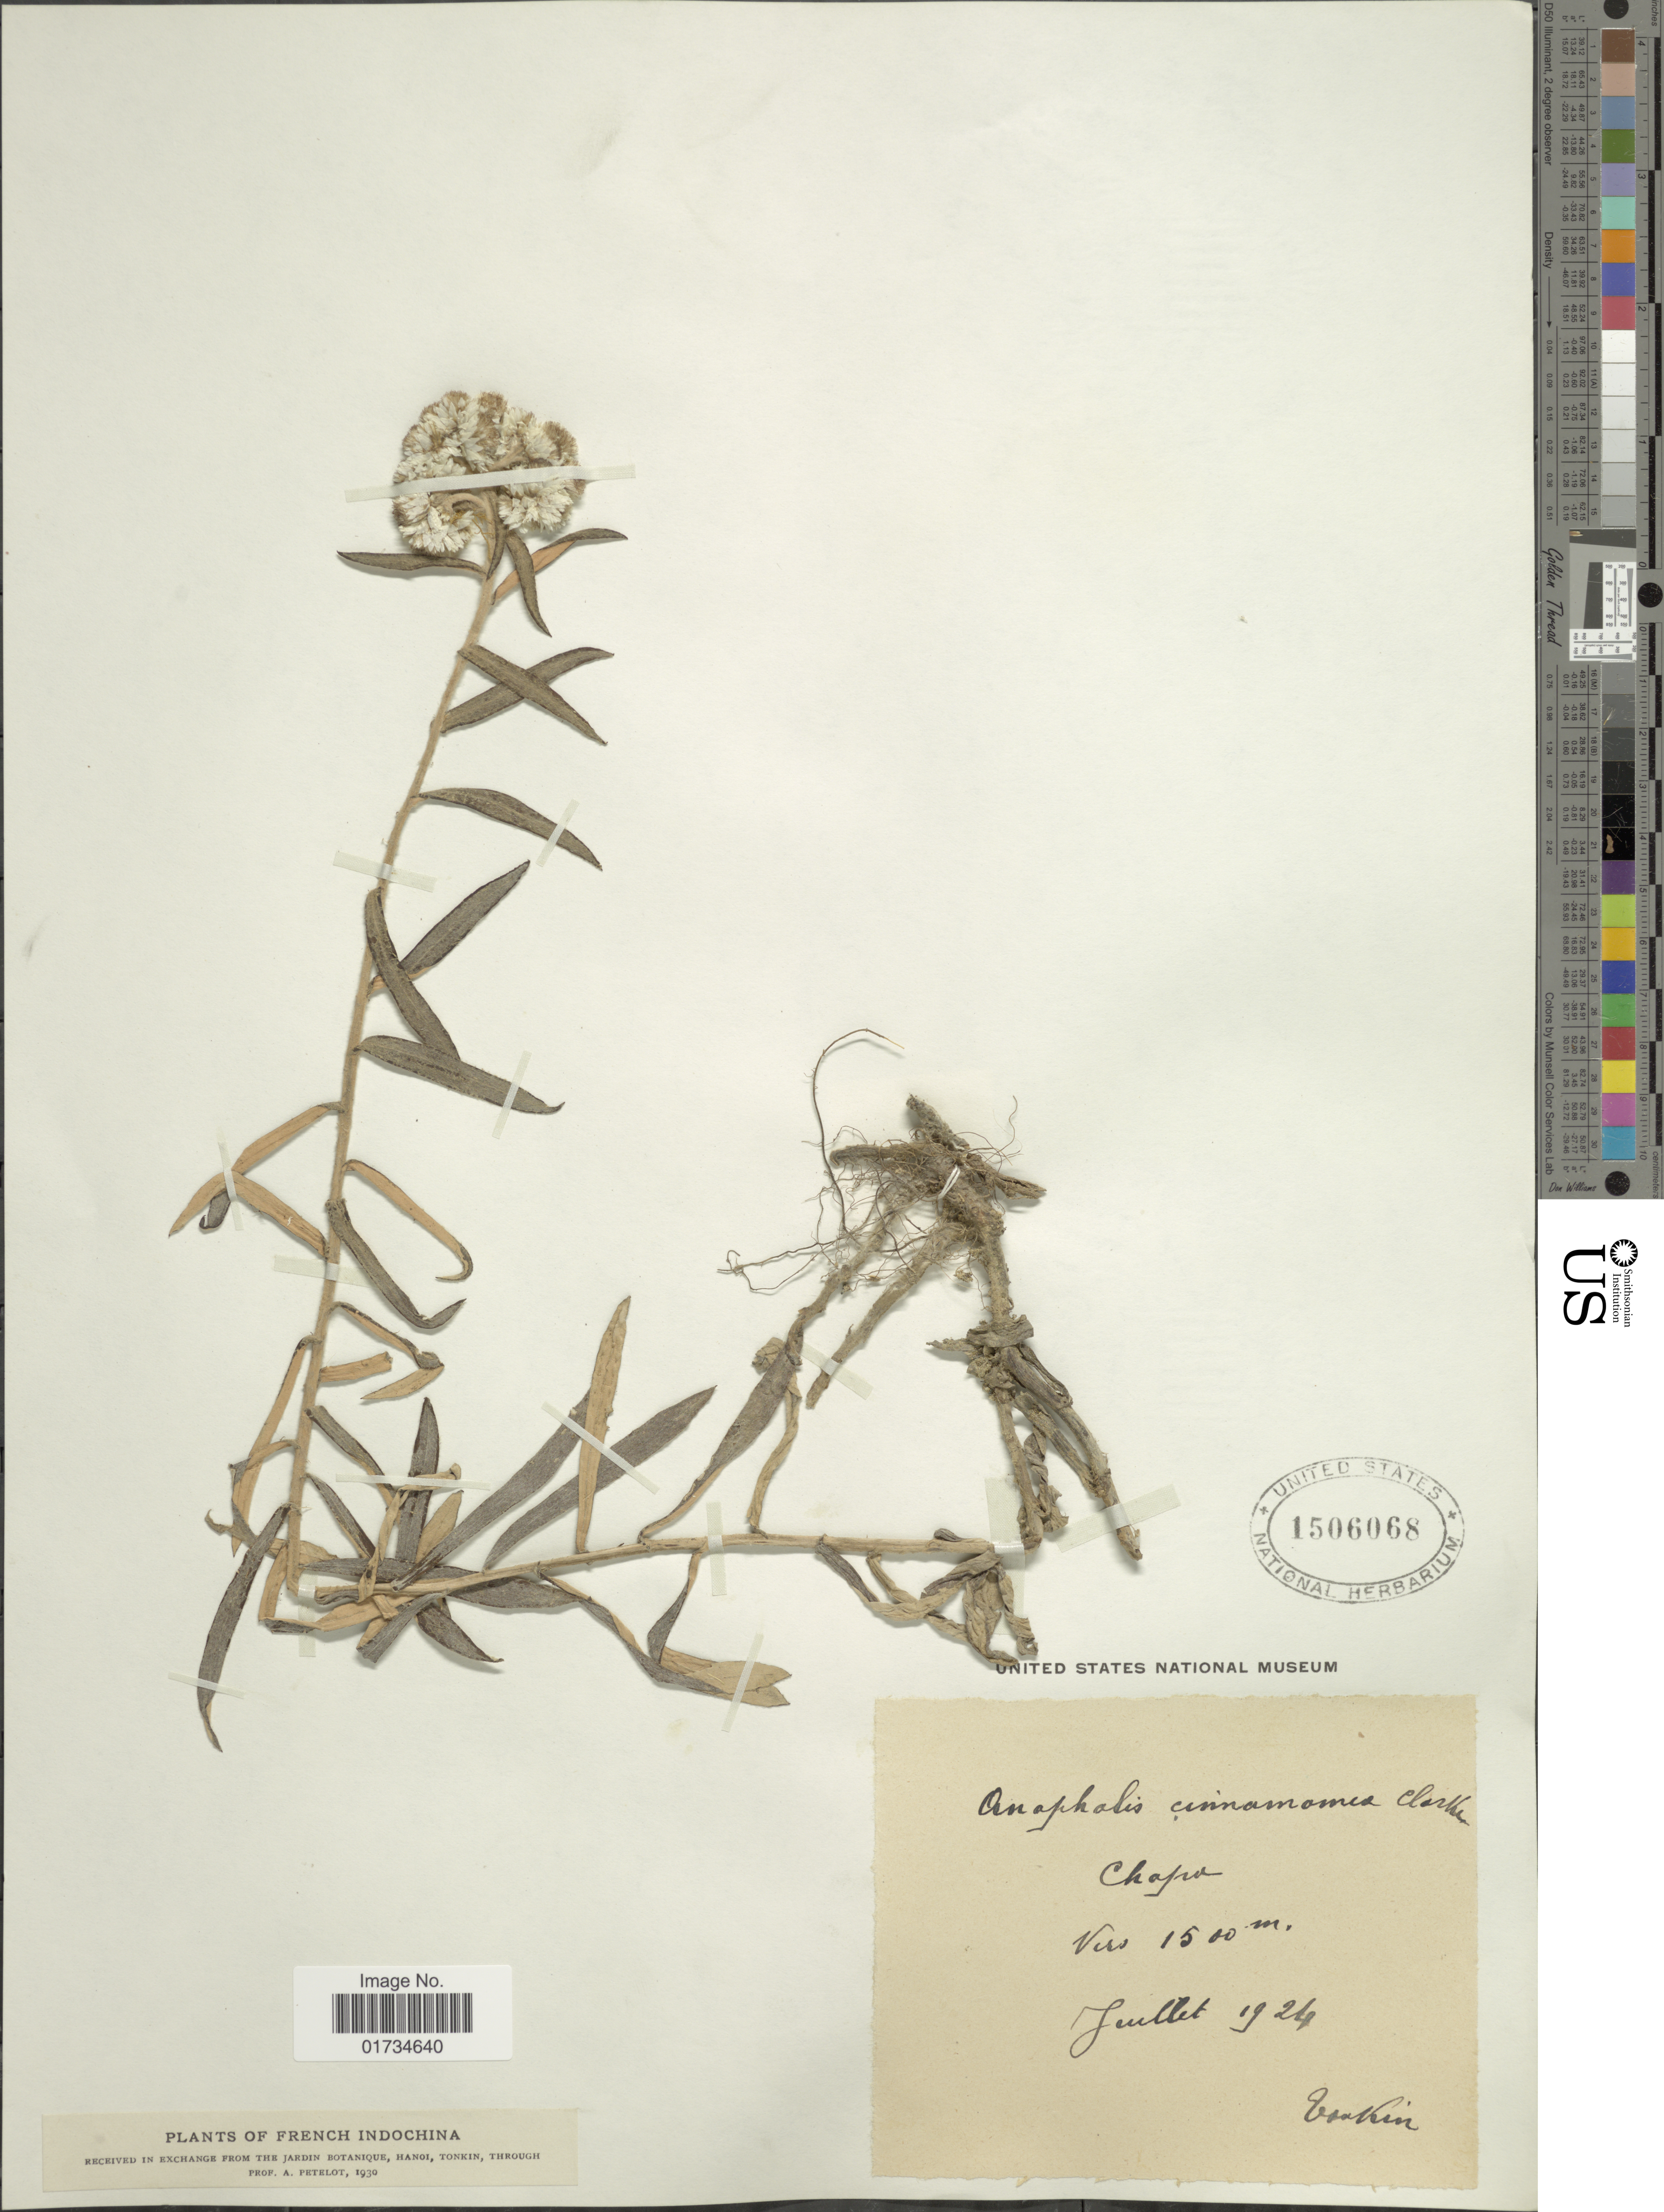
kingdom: Plantae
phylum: Tracheophyta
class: Magnoliopsida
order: Asterales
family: Asteraceae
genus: Anaphalis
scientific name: Anaphalis margaritacea var. cinnamomea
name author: (DC.) Herder & Maxim.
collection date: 1924-07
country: Vietnam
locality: Chafra, Tonkin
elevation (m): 1500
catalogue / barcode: US 1506068